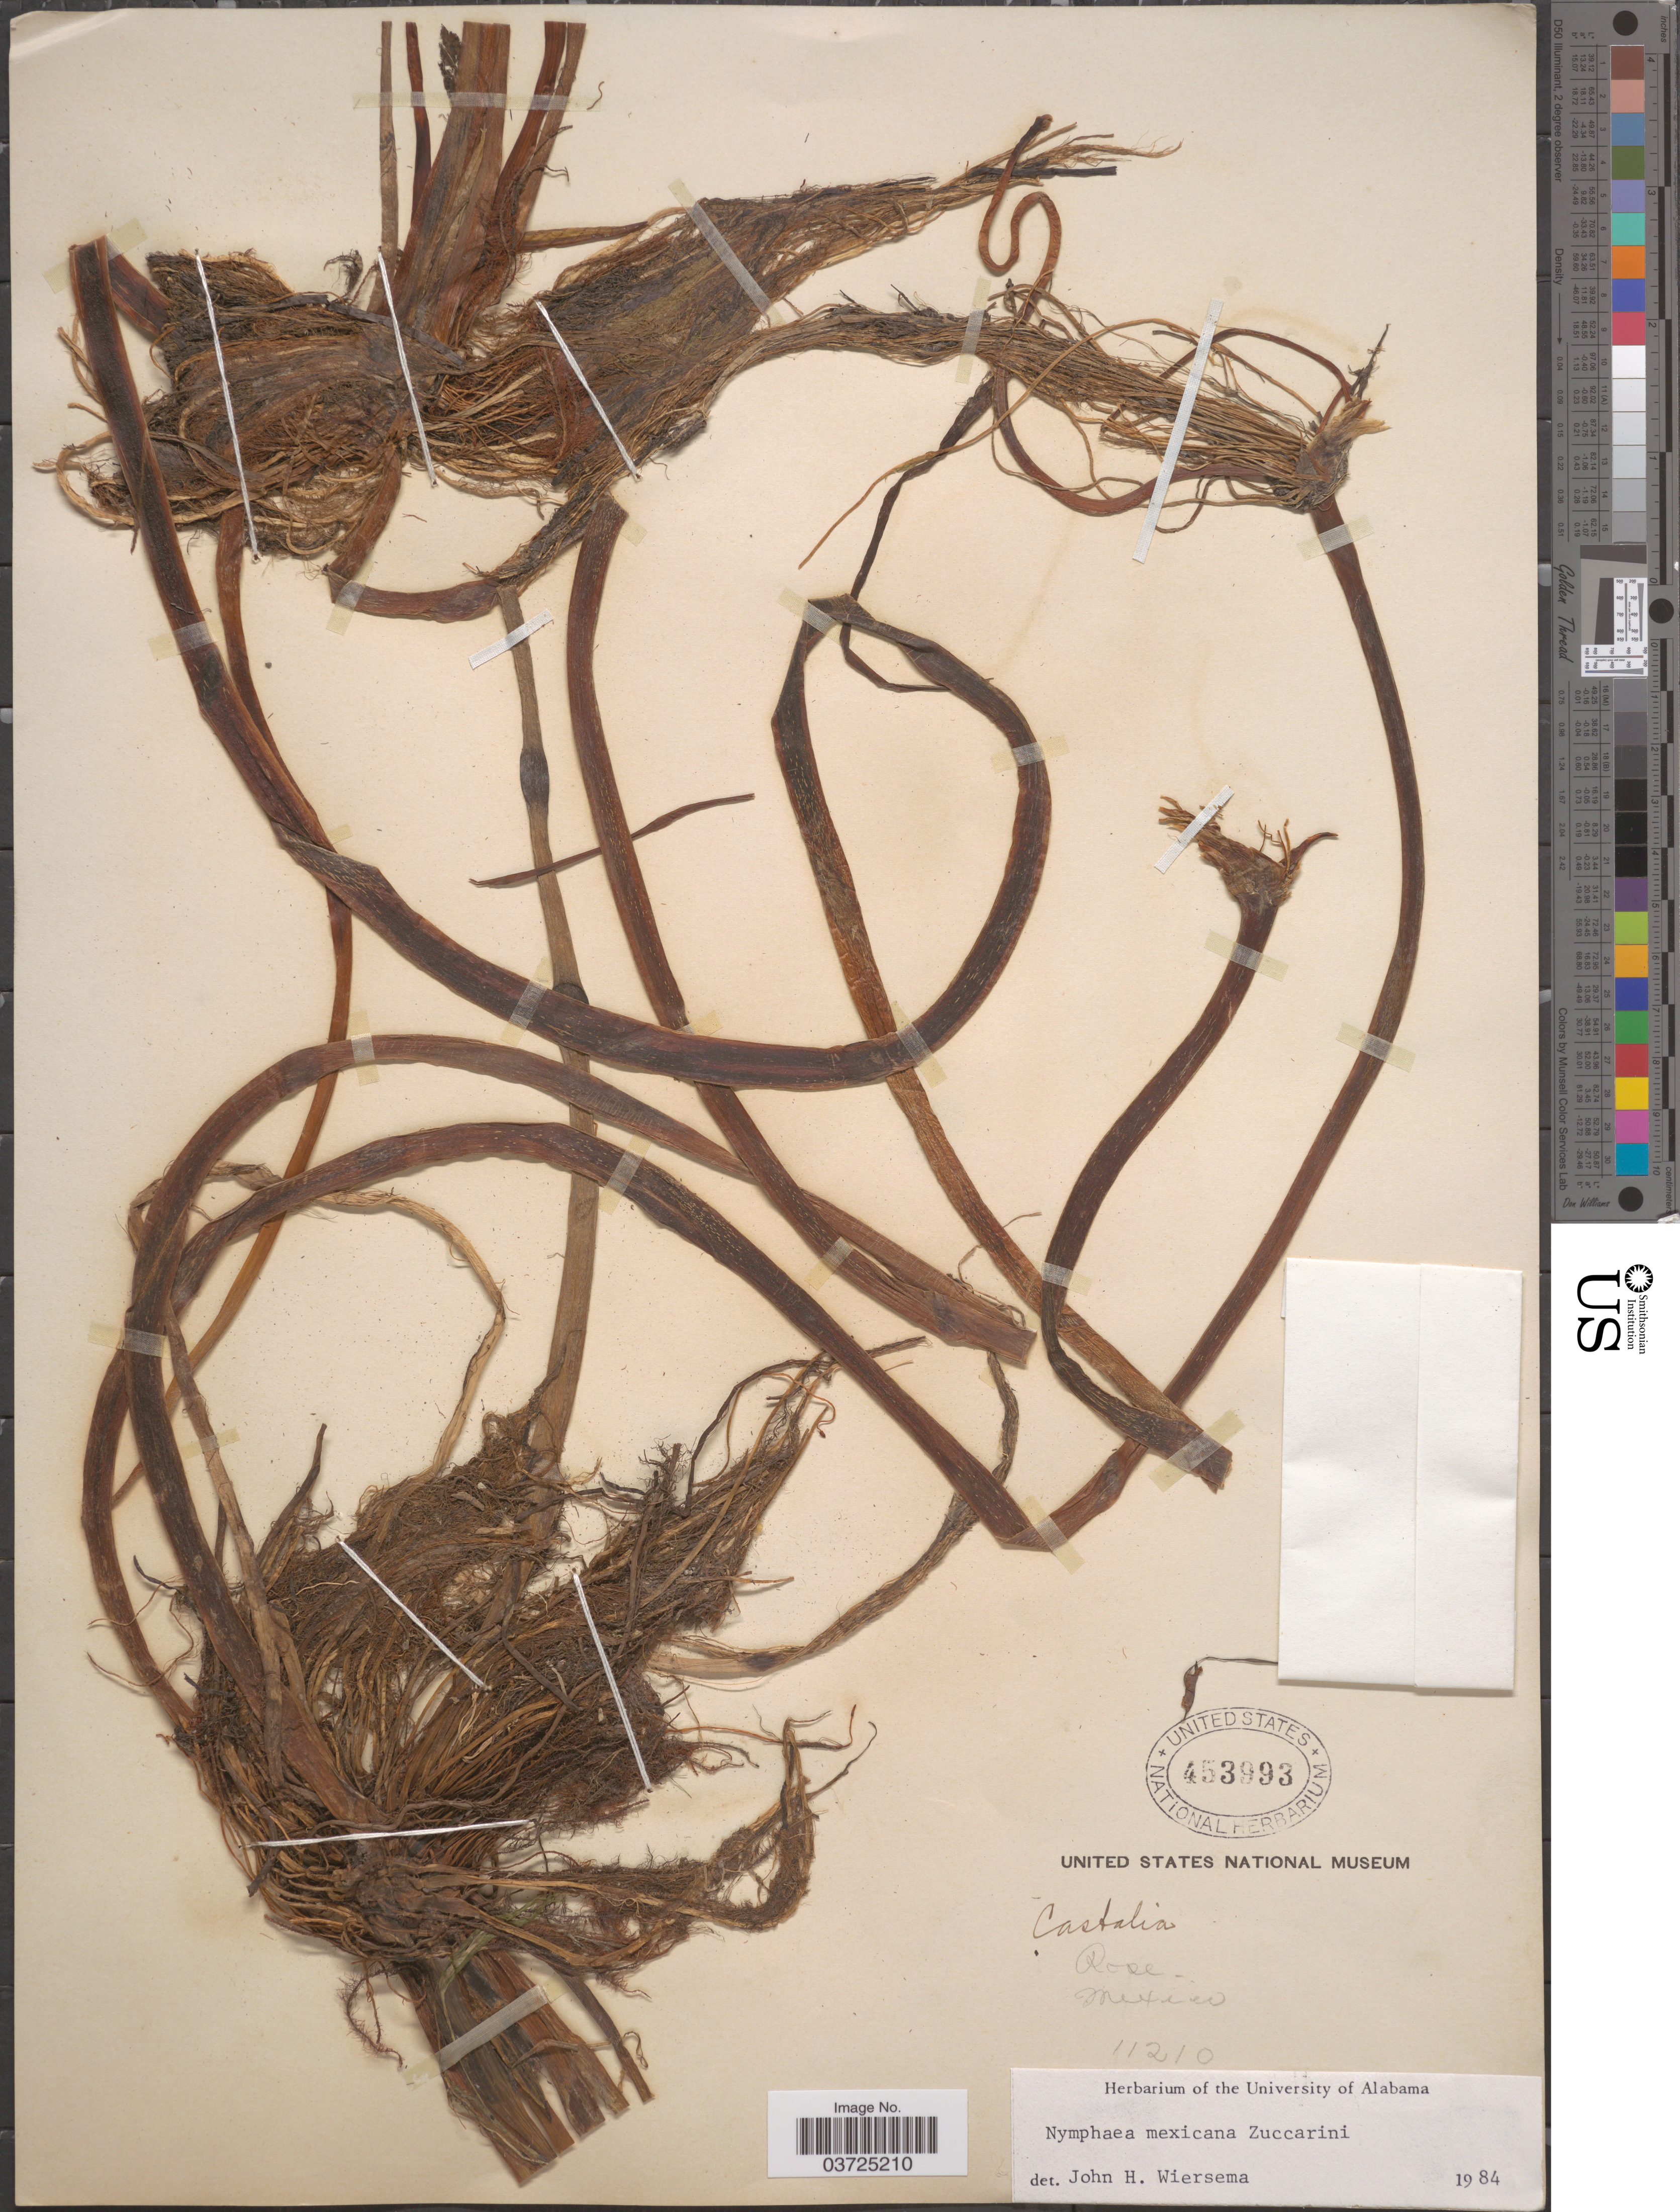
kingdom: Plantae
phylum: Tracheophyta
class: Magnoliopsida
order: Nymphaeales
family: Nymphaeaceae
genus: Nymphaea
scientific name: Nymphaea mexicana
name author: Zucc.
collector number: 11210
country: Mexico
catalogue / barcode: US 453993